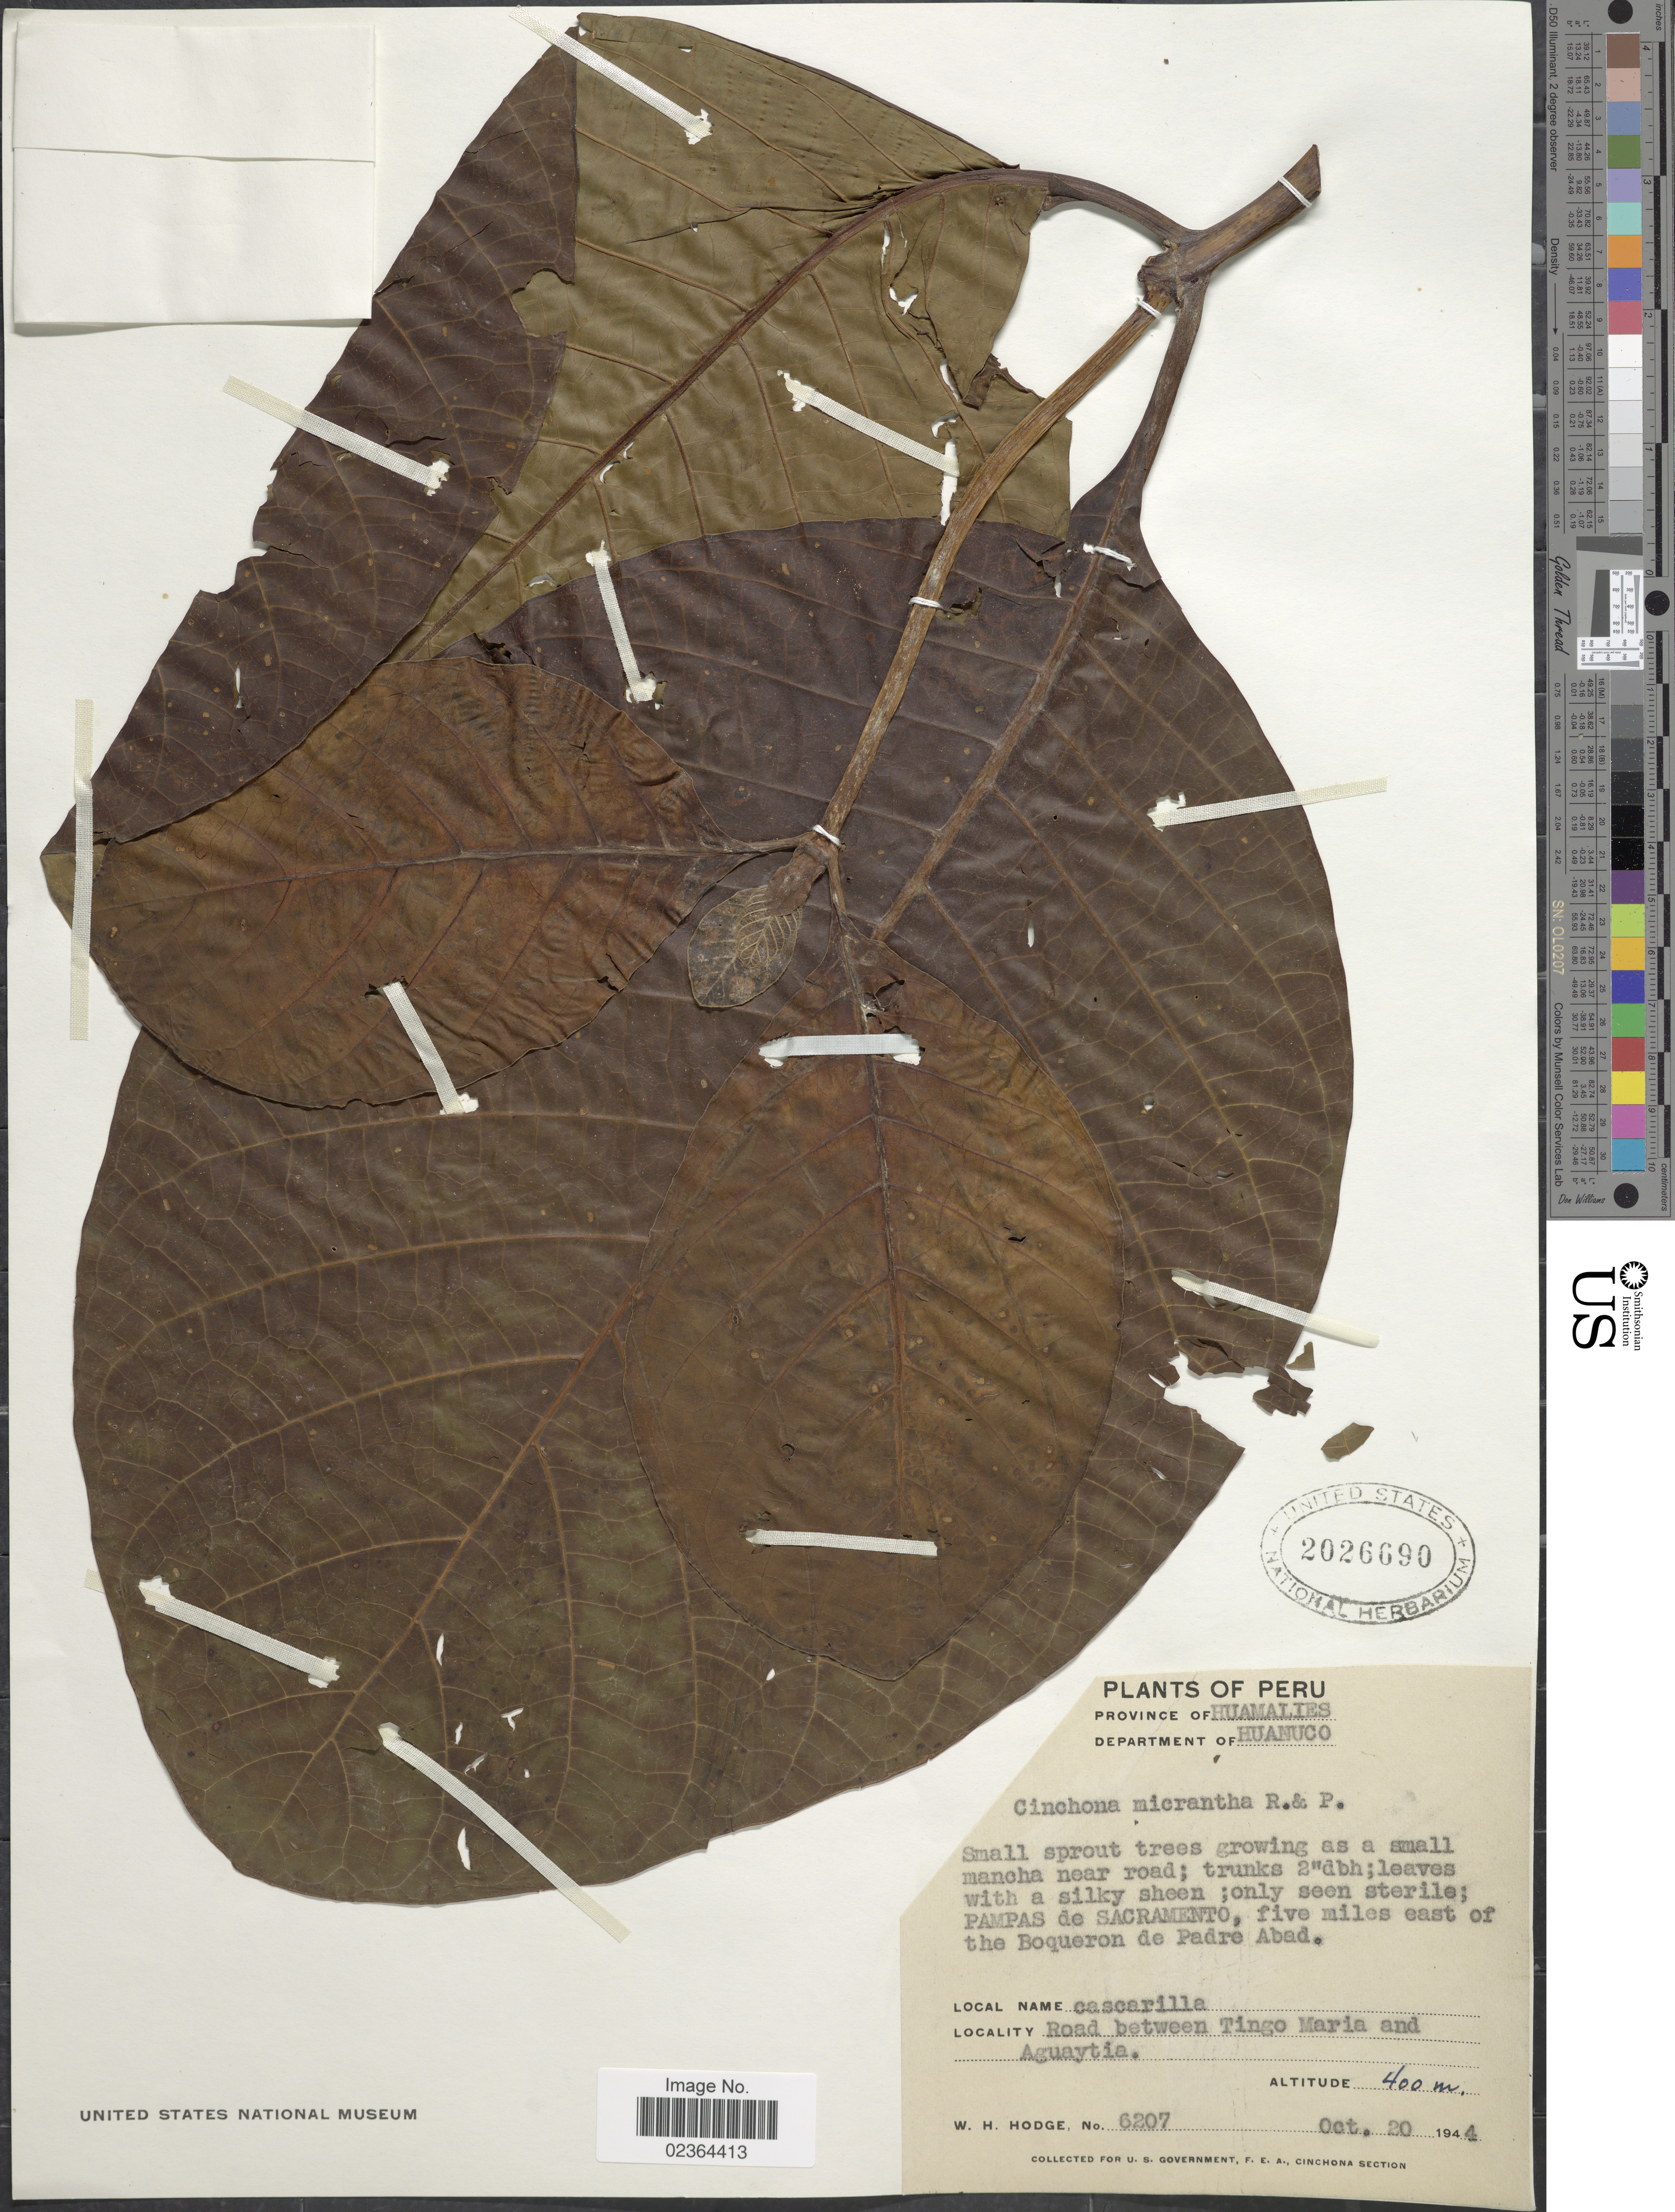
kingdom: Plantae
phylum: Tracheophyta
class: Magnoliopsida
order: Gentianales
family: Rubiaceae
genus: Cinchona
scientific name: Cinchona micrantha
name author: Ruiz & Pav.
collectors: W. Hodge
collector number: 6207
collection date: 1944-10-20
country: Peru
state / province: Huánuco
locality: Province of Huamalies, Department of Huanuco, Road between Tingo Maria and Aguaytia, Pampas de Sacramento, five miles east of the Boqueron de Padre Abad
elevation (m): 400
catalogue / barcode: US 2026690